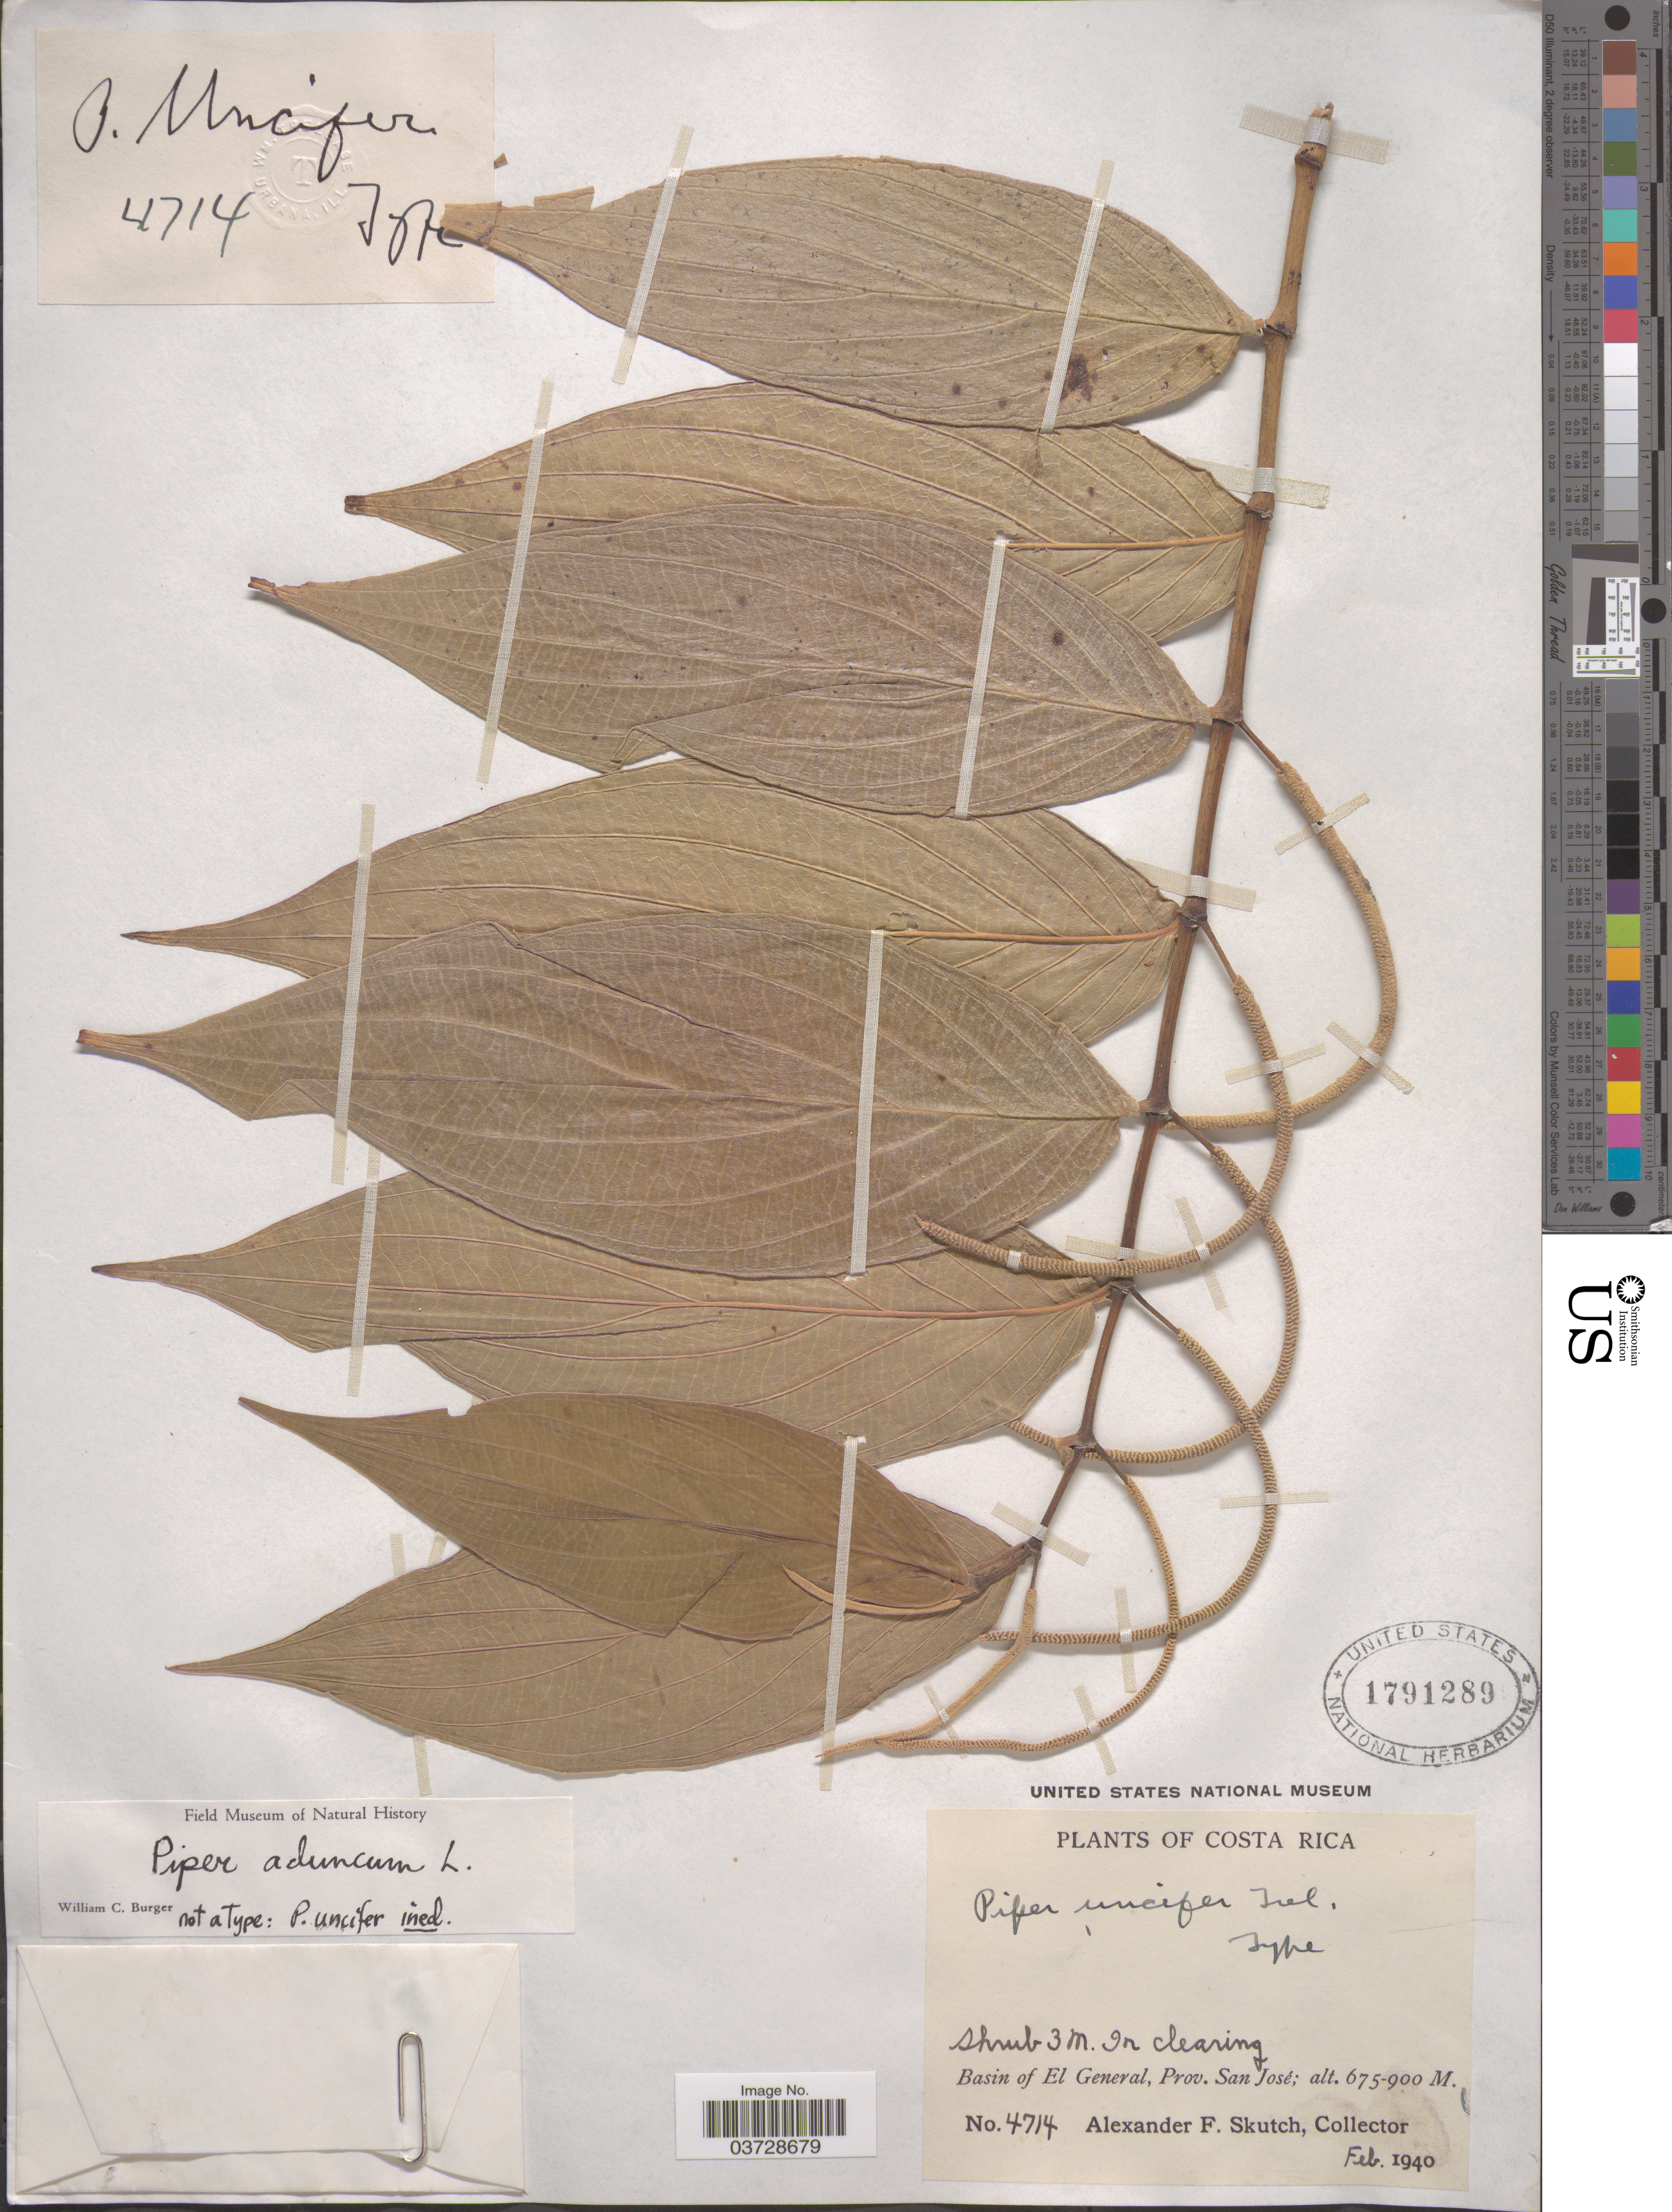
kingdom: Plantae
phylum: Tracheophyta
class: Magnoliopsida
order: Piperales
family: Piperaceae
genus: Piper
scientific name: Piper aduncum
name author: L.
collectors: A. F. Skutch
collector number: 4714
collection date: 1940-02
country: Costa Rica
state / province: San José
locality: Basin of El General.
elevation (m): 675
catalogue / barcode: US 1791289